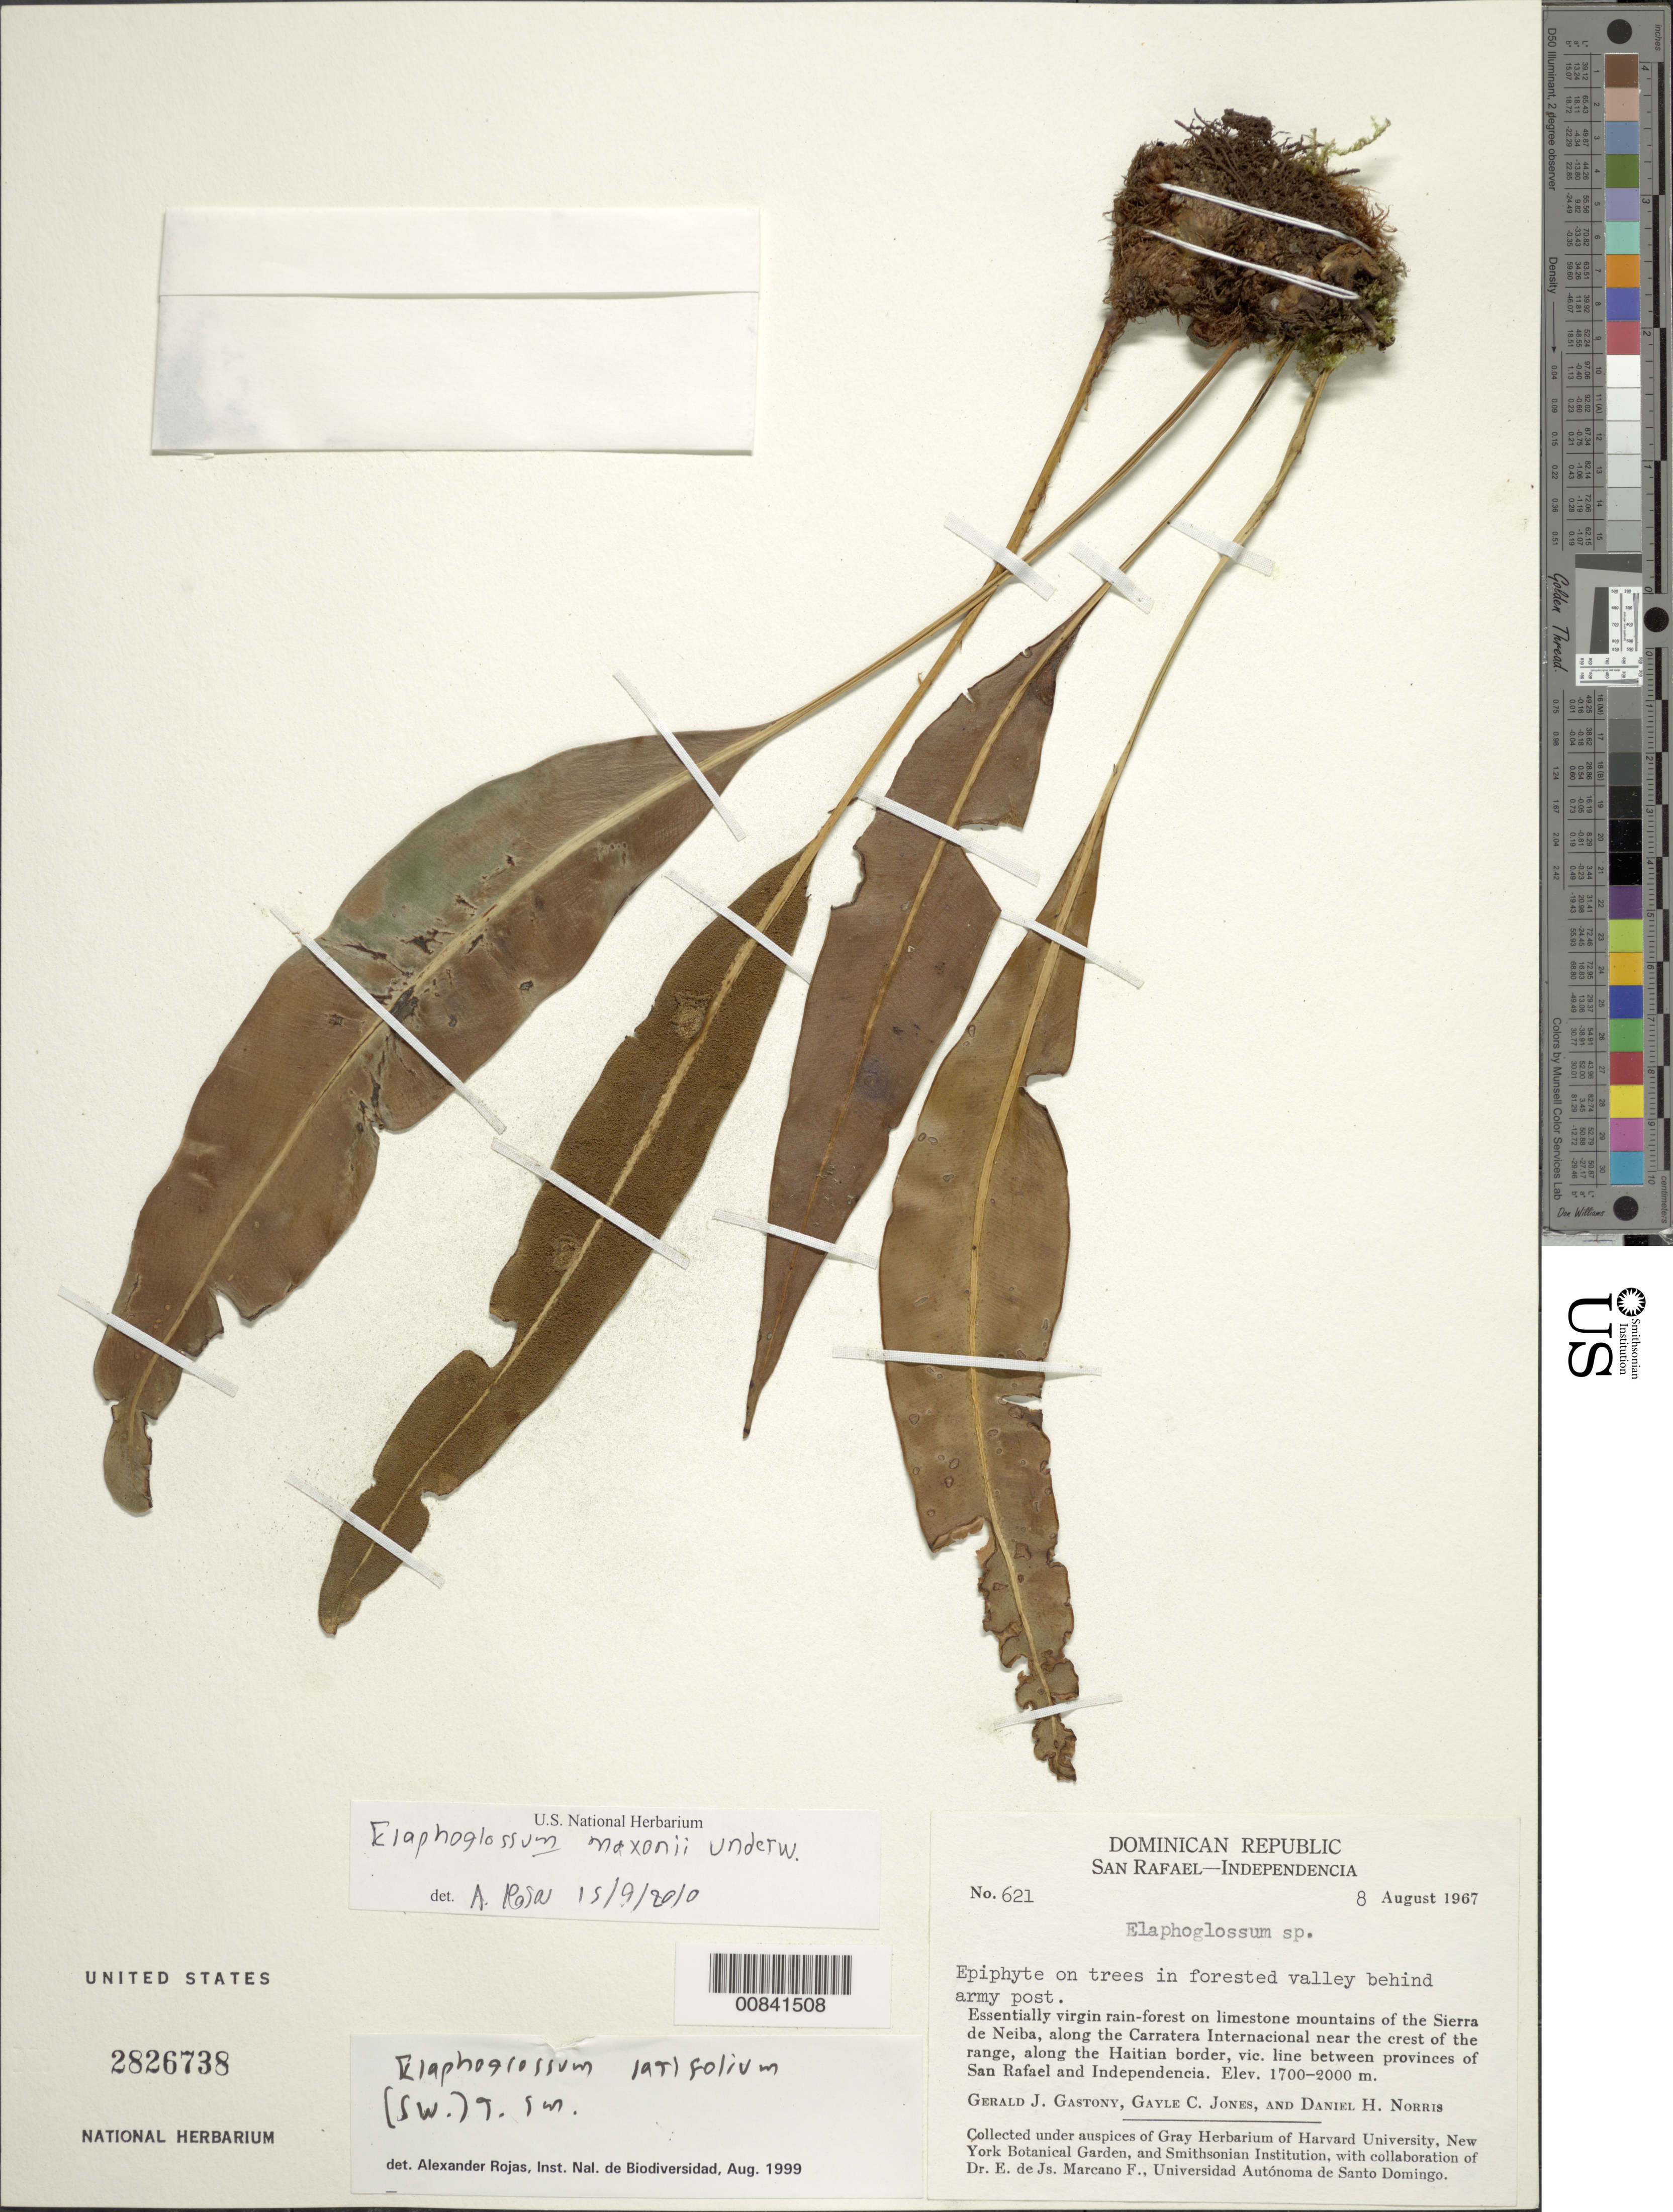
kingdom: Plantae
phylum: Tracheophyta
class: Polypodiopsida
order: Polypodiales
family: Dryopteridaceae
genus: Elaphoglossum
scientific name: Elaphoglossum maxonii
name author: Underw. ex C.V. Morton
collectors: G. Gastony, G. C. Jones & D. H. Norris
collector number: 621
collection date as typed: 08 Aug 1967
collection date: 1967-08-08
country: Dominican Republic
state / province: Independencia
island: Hispaniola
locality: San Rafael-Independencia, Sierra de Neiba, Carretera Internacional, along Haitian border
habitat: Essentially virgin rainforest on limestone mountains; on trees in forested valley behind army post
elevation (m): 1700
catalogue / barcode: US 2826738